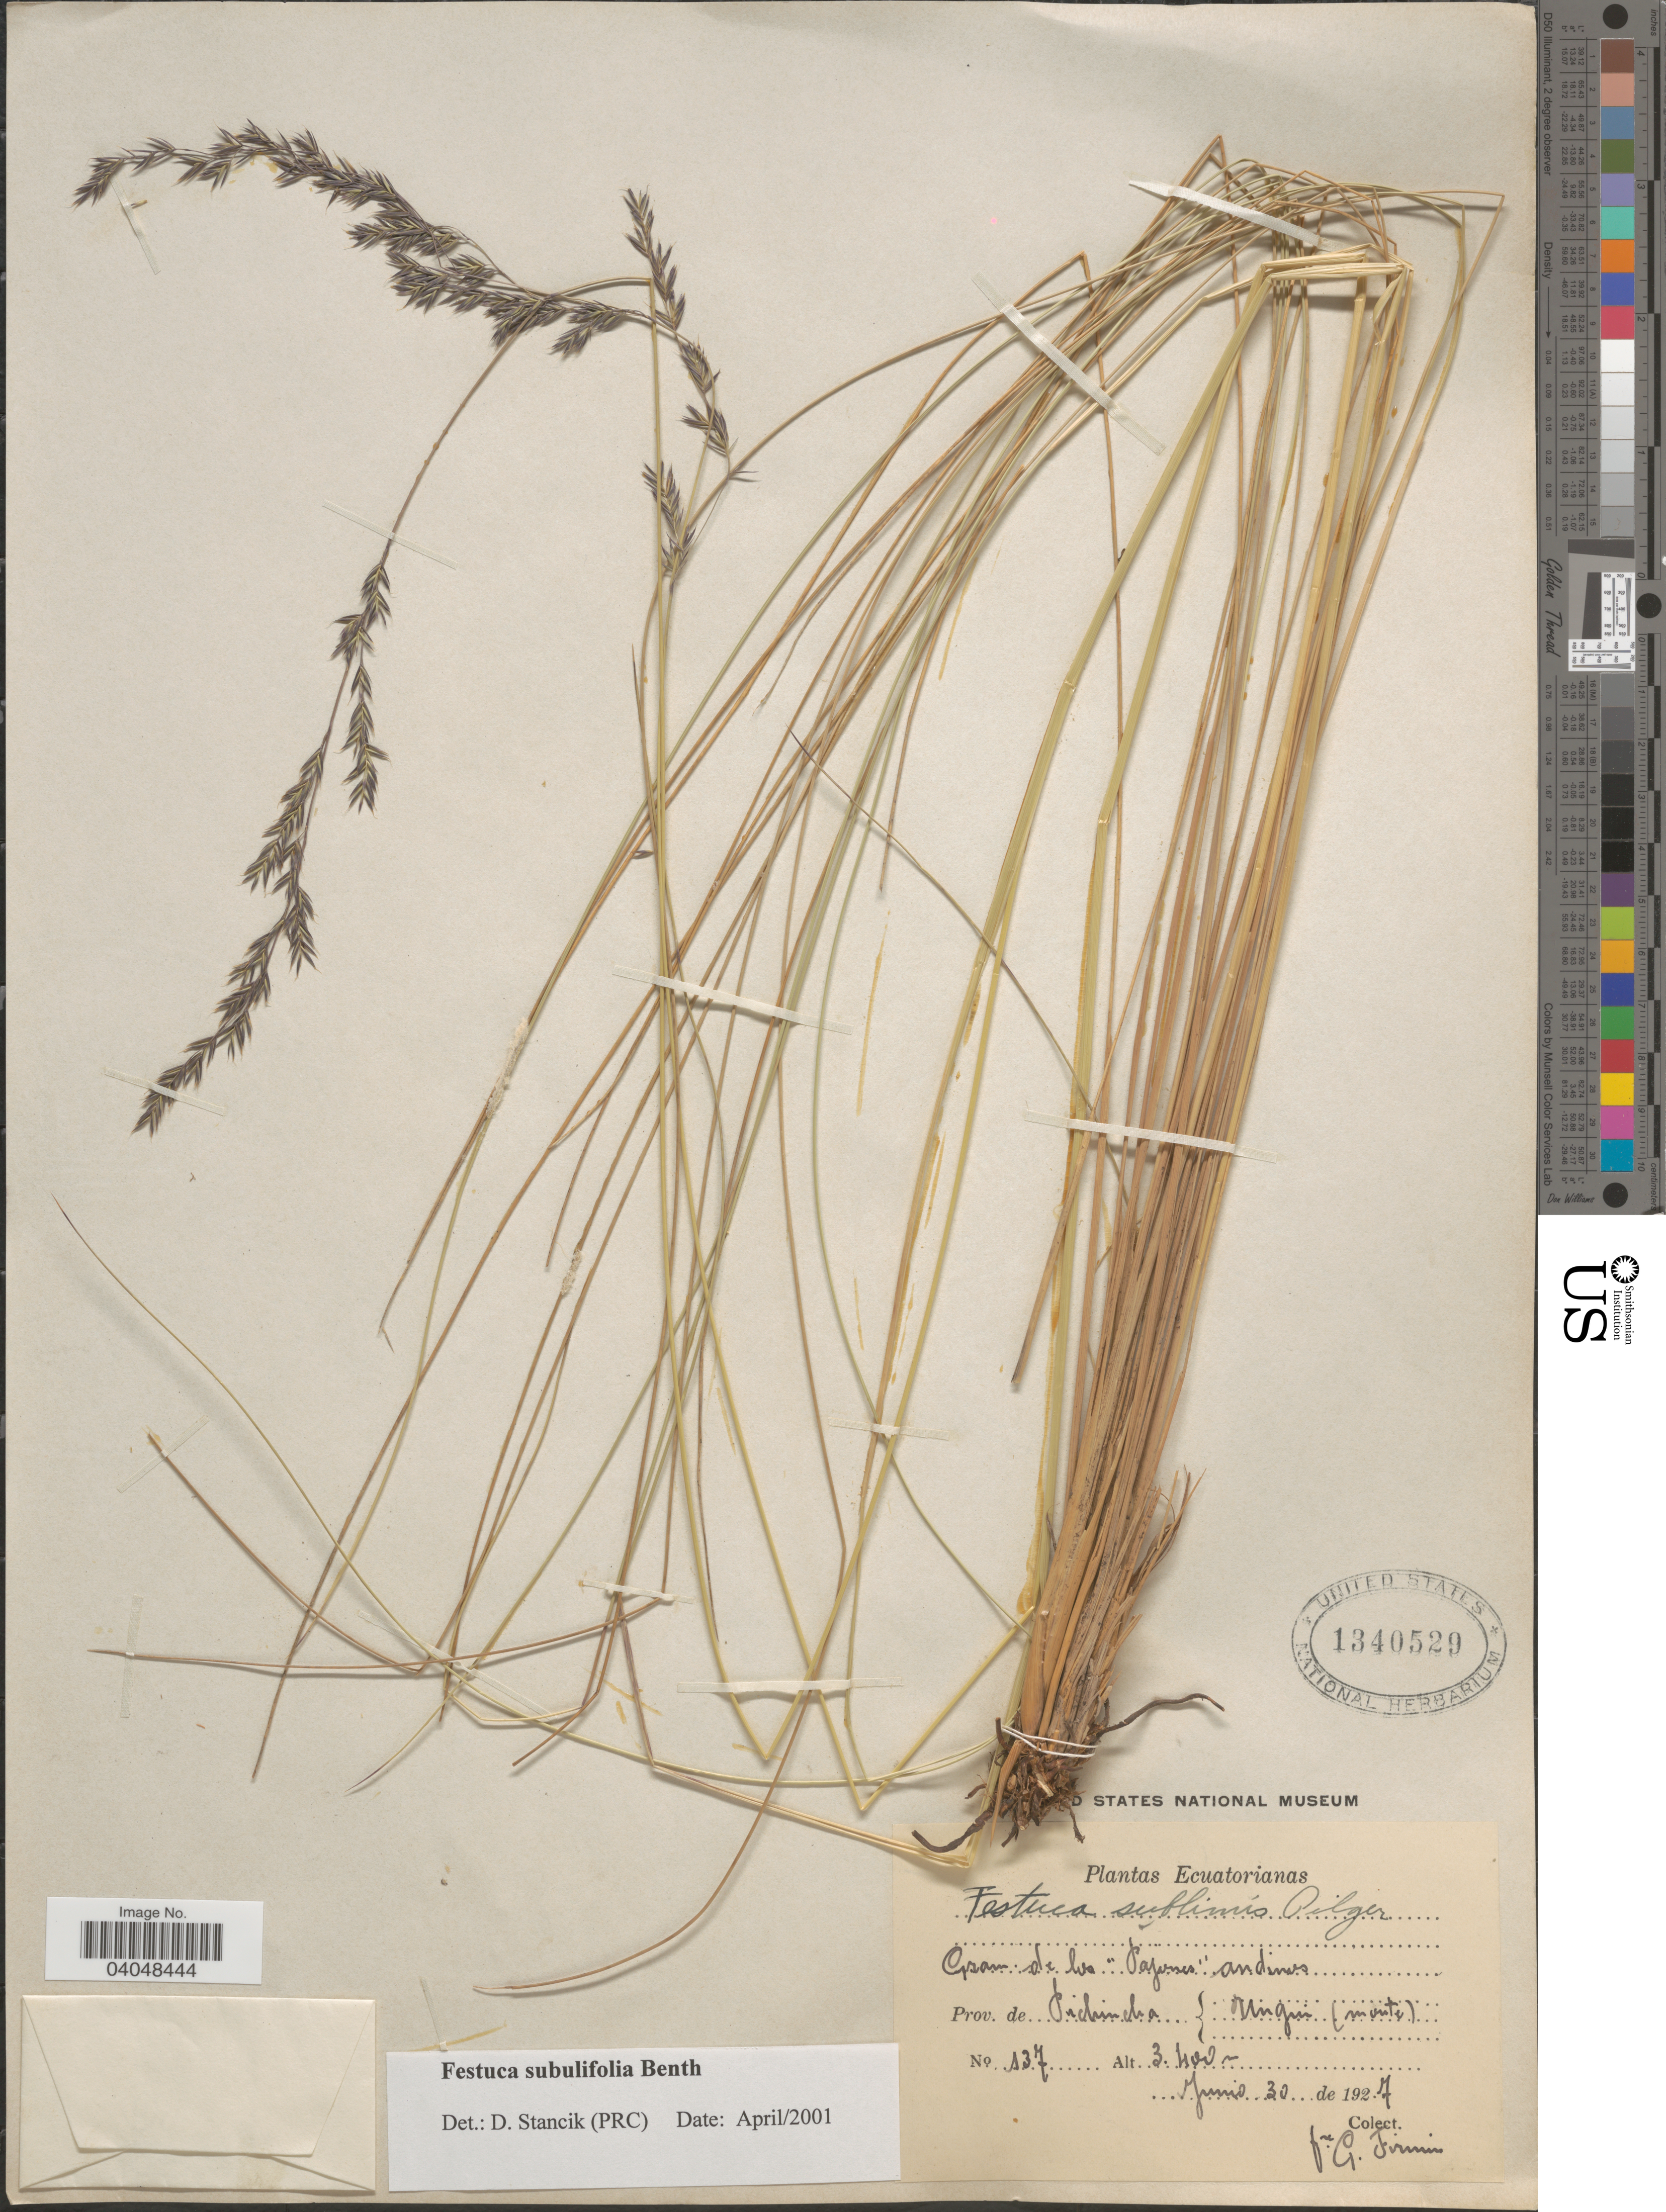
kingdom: Plantae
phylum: Tracheophyta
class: Liliopsida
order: Poales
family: Poaceae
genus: Festuca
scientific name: Festuca subulifolia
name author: Benth.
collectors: F. Firmin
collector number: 137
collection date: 1927-06-30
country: Ecuador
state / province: Pichincha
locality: Ecuatorianas. Ungui (monte).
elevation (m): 3400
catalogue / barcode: US 1340529